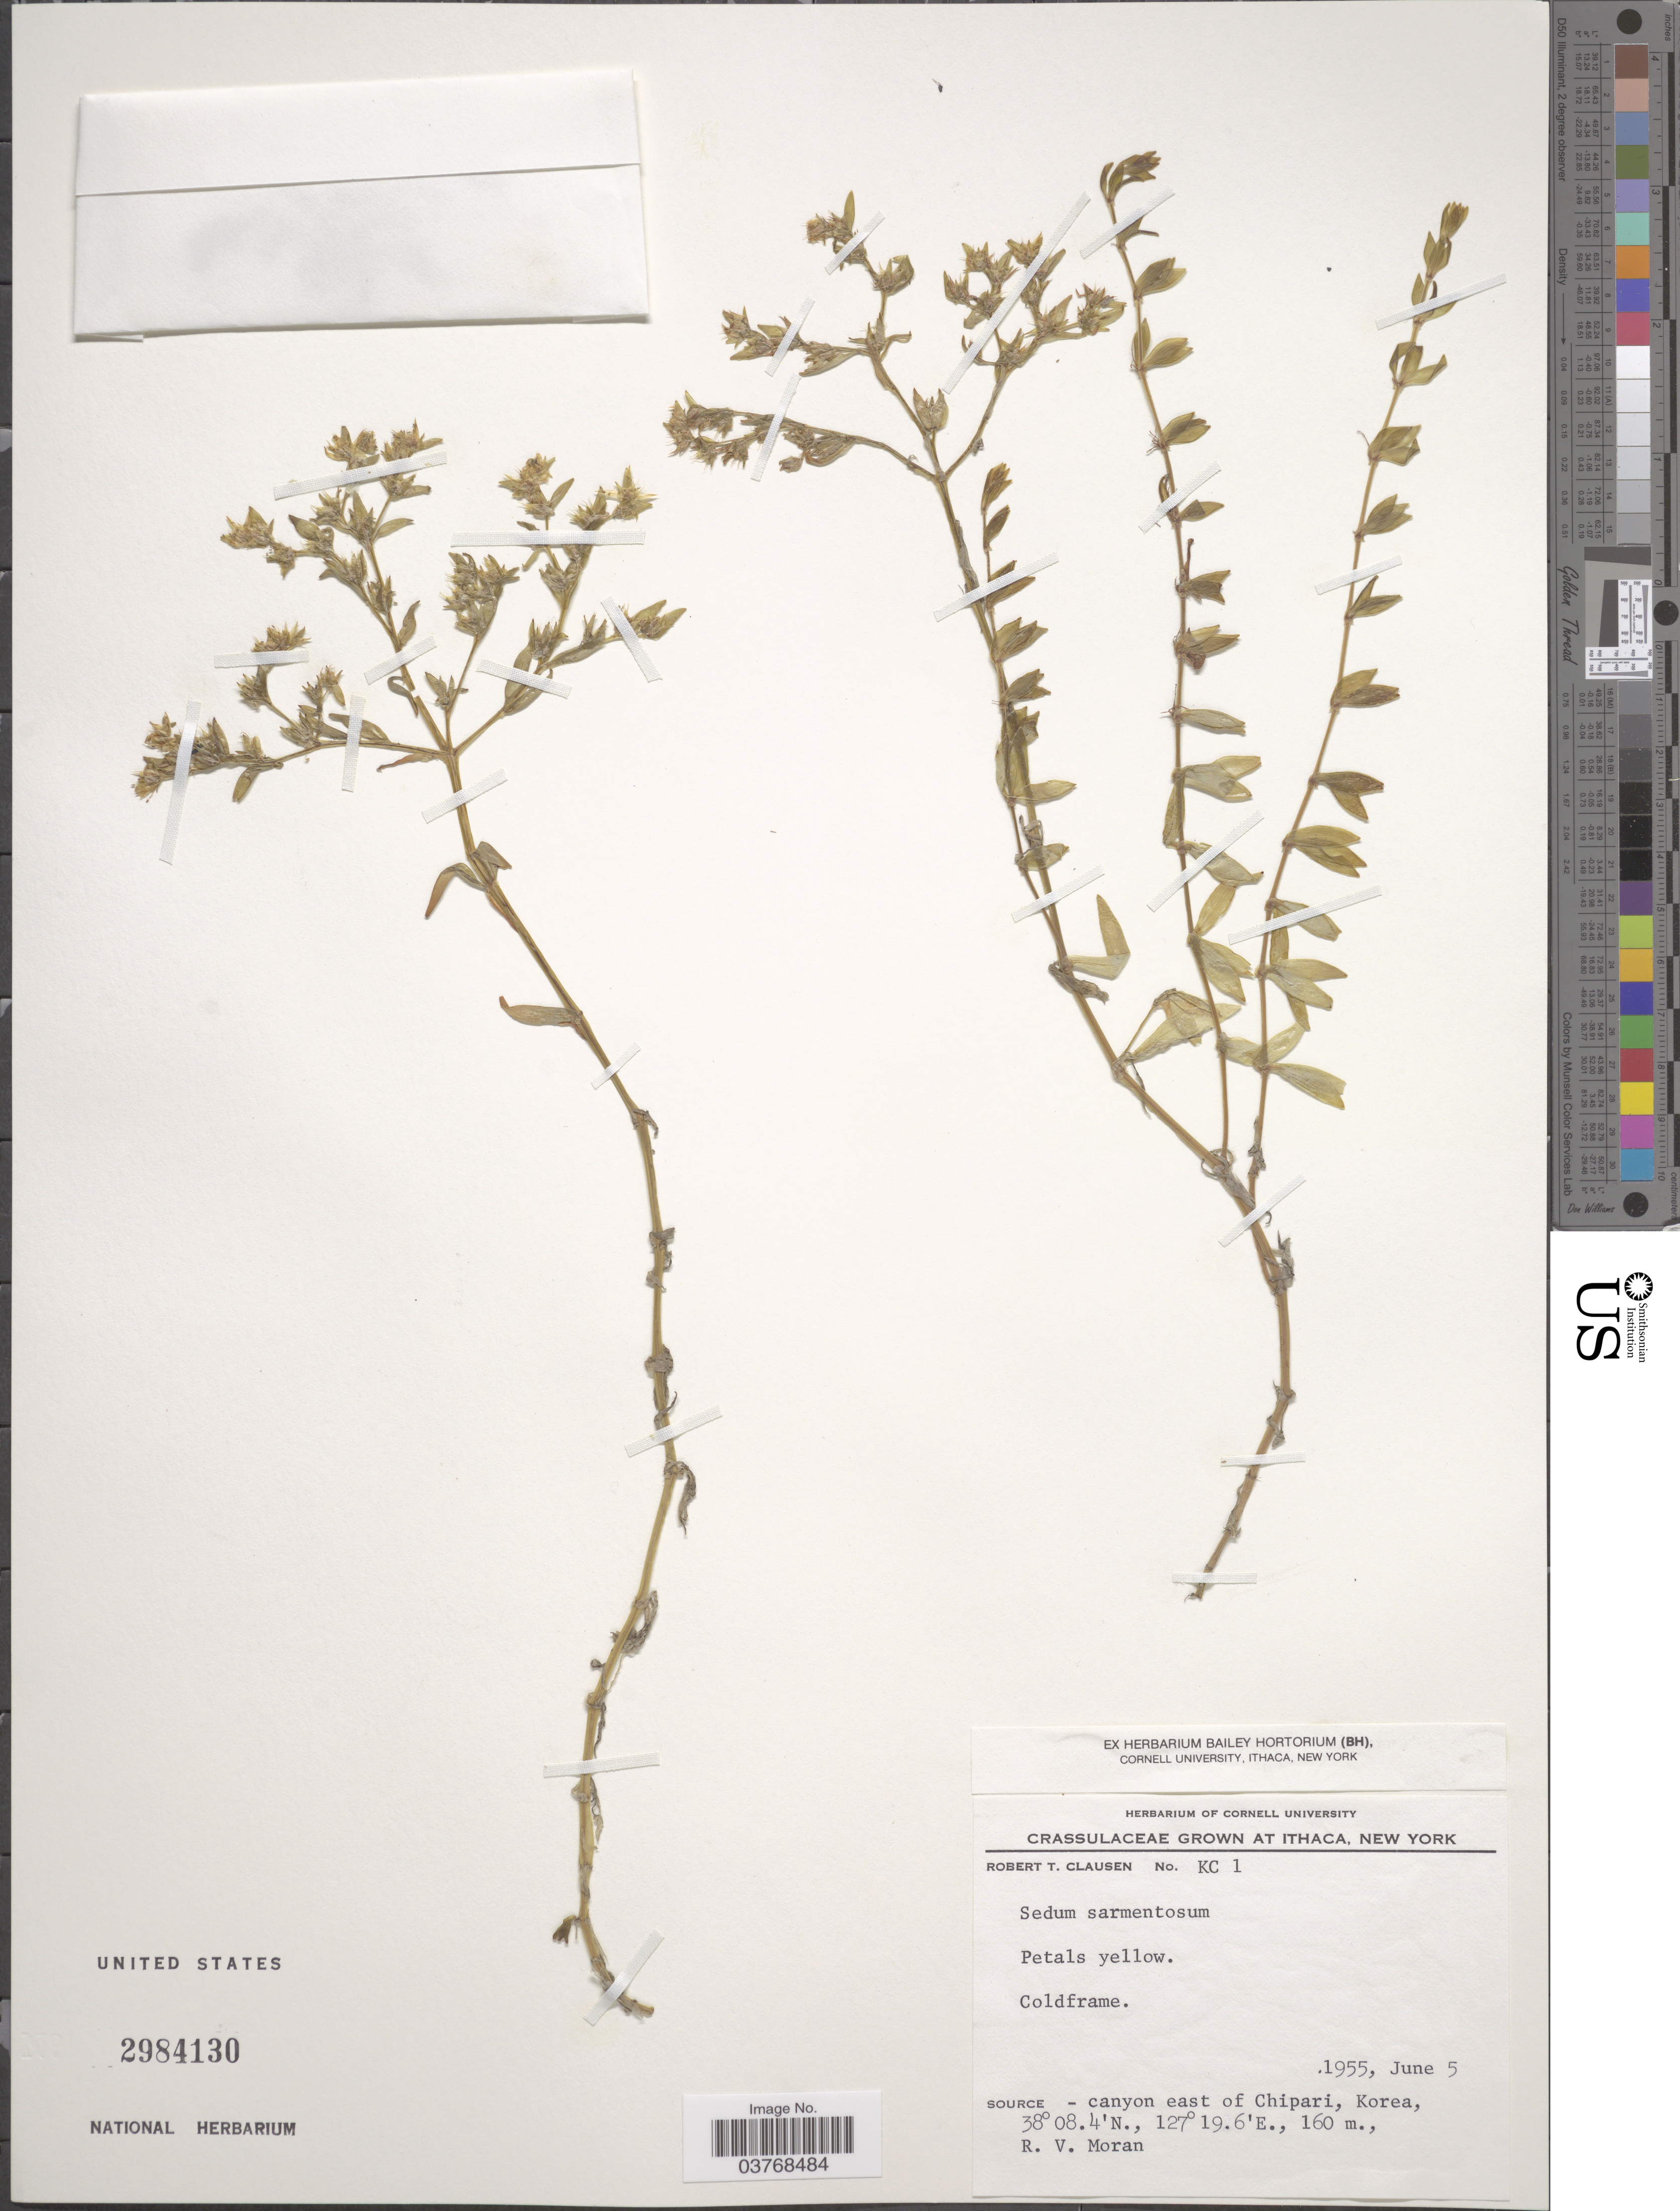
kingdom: Plantae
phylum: Tracheophyta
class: Magnoliopsida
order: Saxifragales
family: Crassulaceae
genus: Sedum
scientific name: Sedum sarmentosum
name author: Bunge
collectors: R. T. Clausen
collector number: KC1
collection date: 1955-06-05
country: United States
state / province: New York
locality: Ithaca.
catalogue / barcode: US 2984130